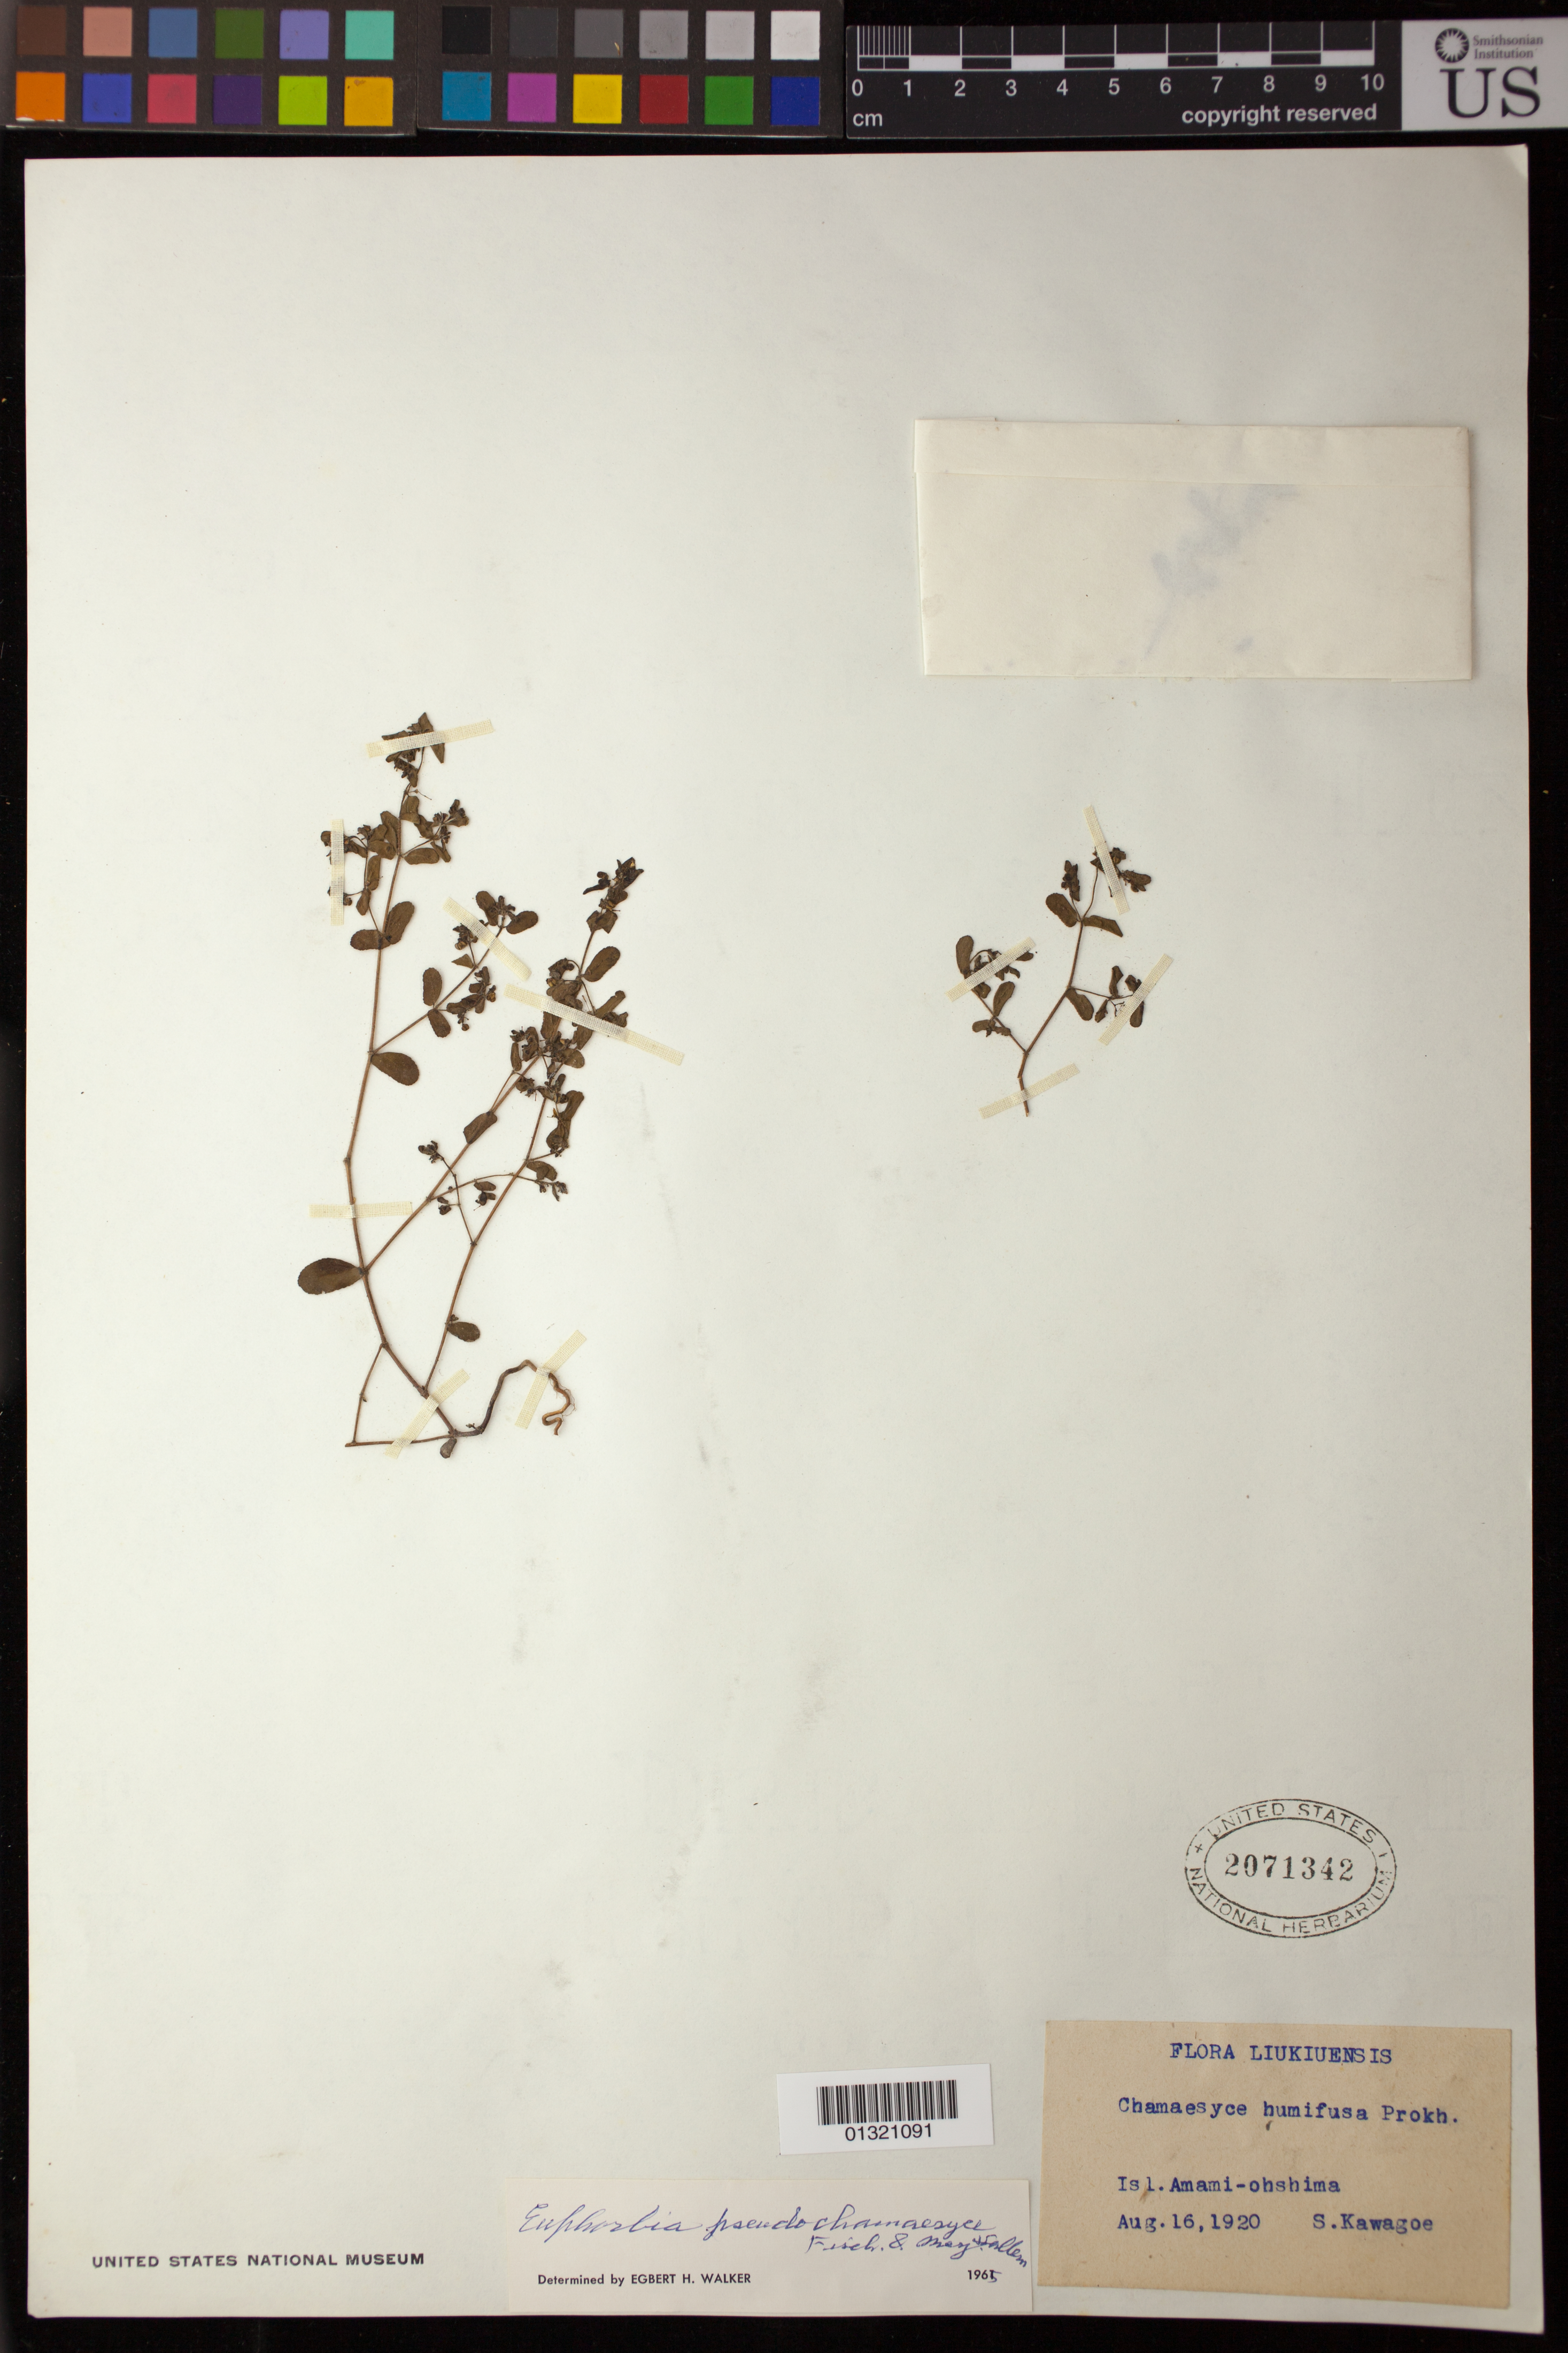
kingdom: Plantae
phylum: Tracheophyta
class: Magnoliopsida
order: Malpighiales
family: Euphorbiaceae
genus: Euphorbia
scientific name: Euphorbia humifusa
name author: Willd. ex Schlecht.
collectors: S. Kawagoe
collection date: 1920-08-16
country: Japan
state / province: Kagosima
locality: Isl. Amami-ohshima [Amami Ōshima]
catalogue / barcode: US 2071342